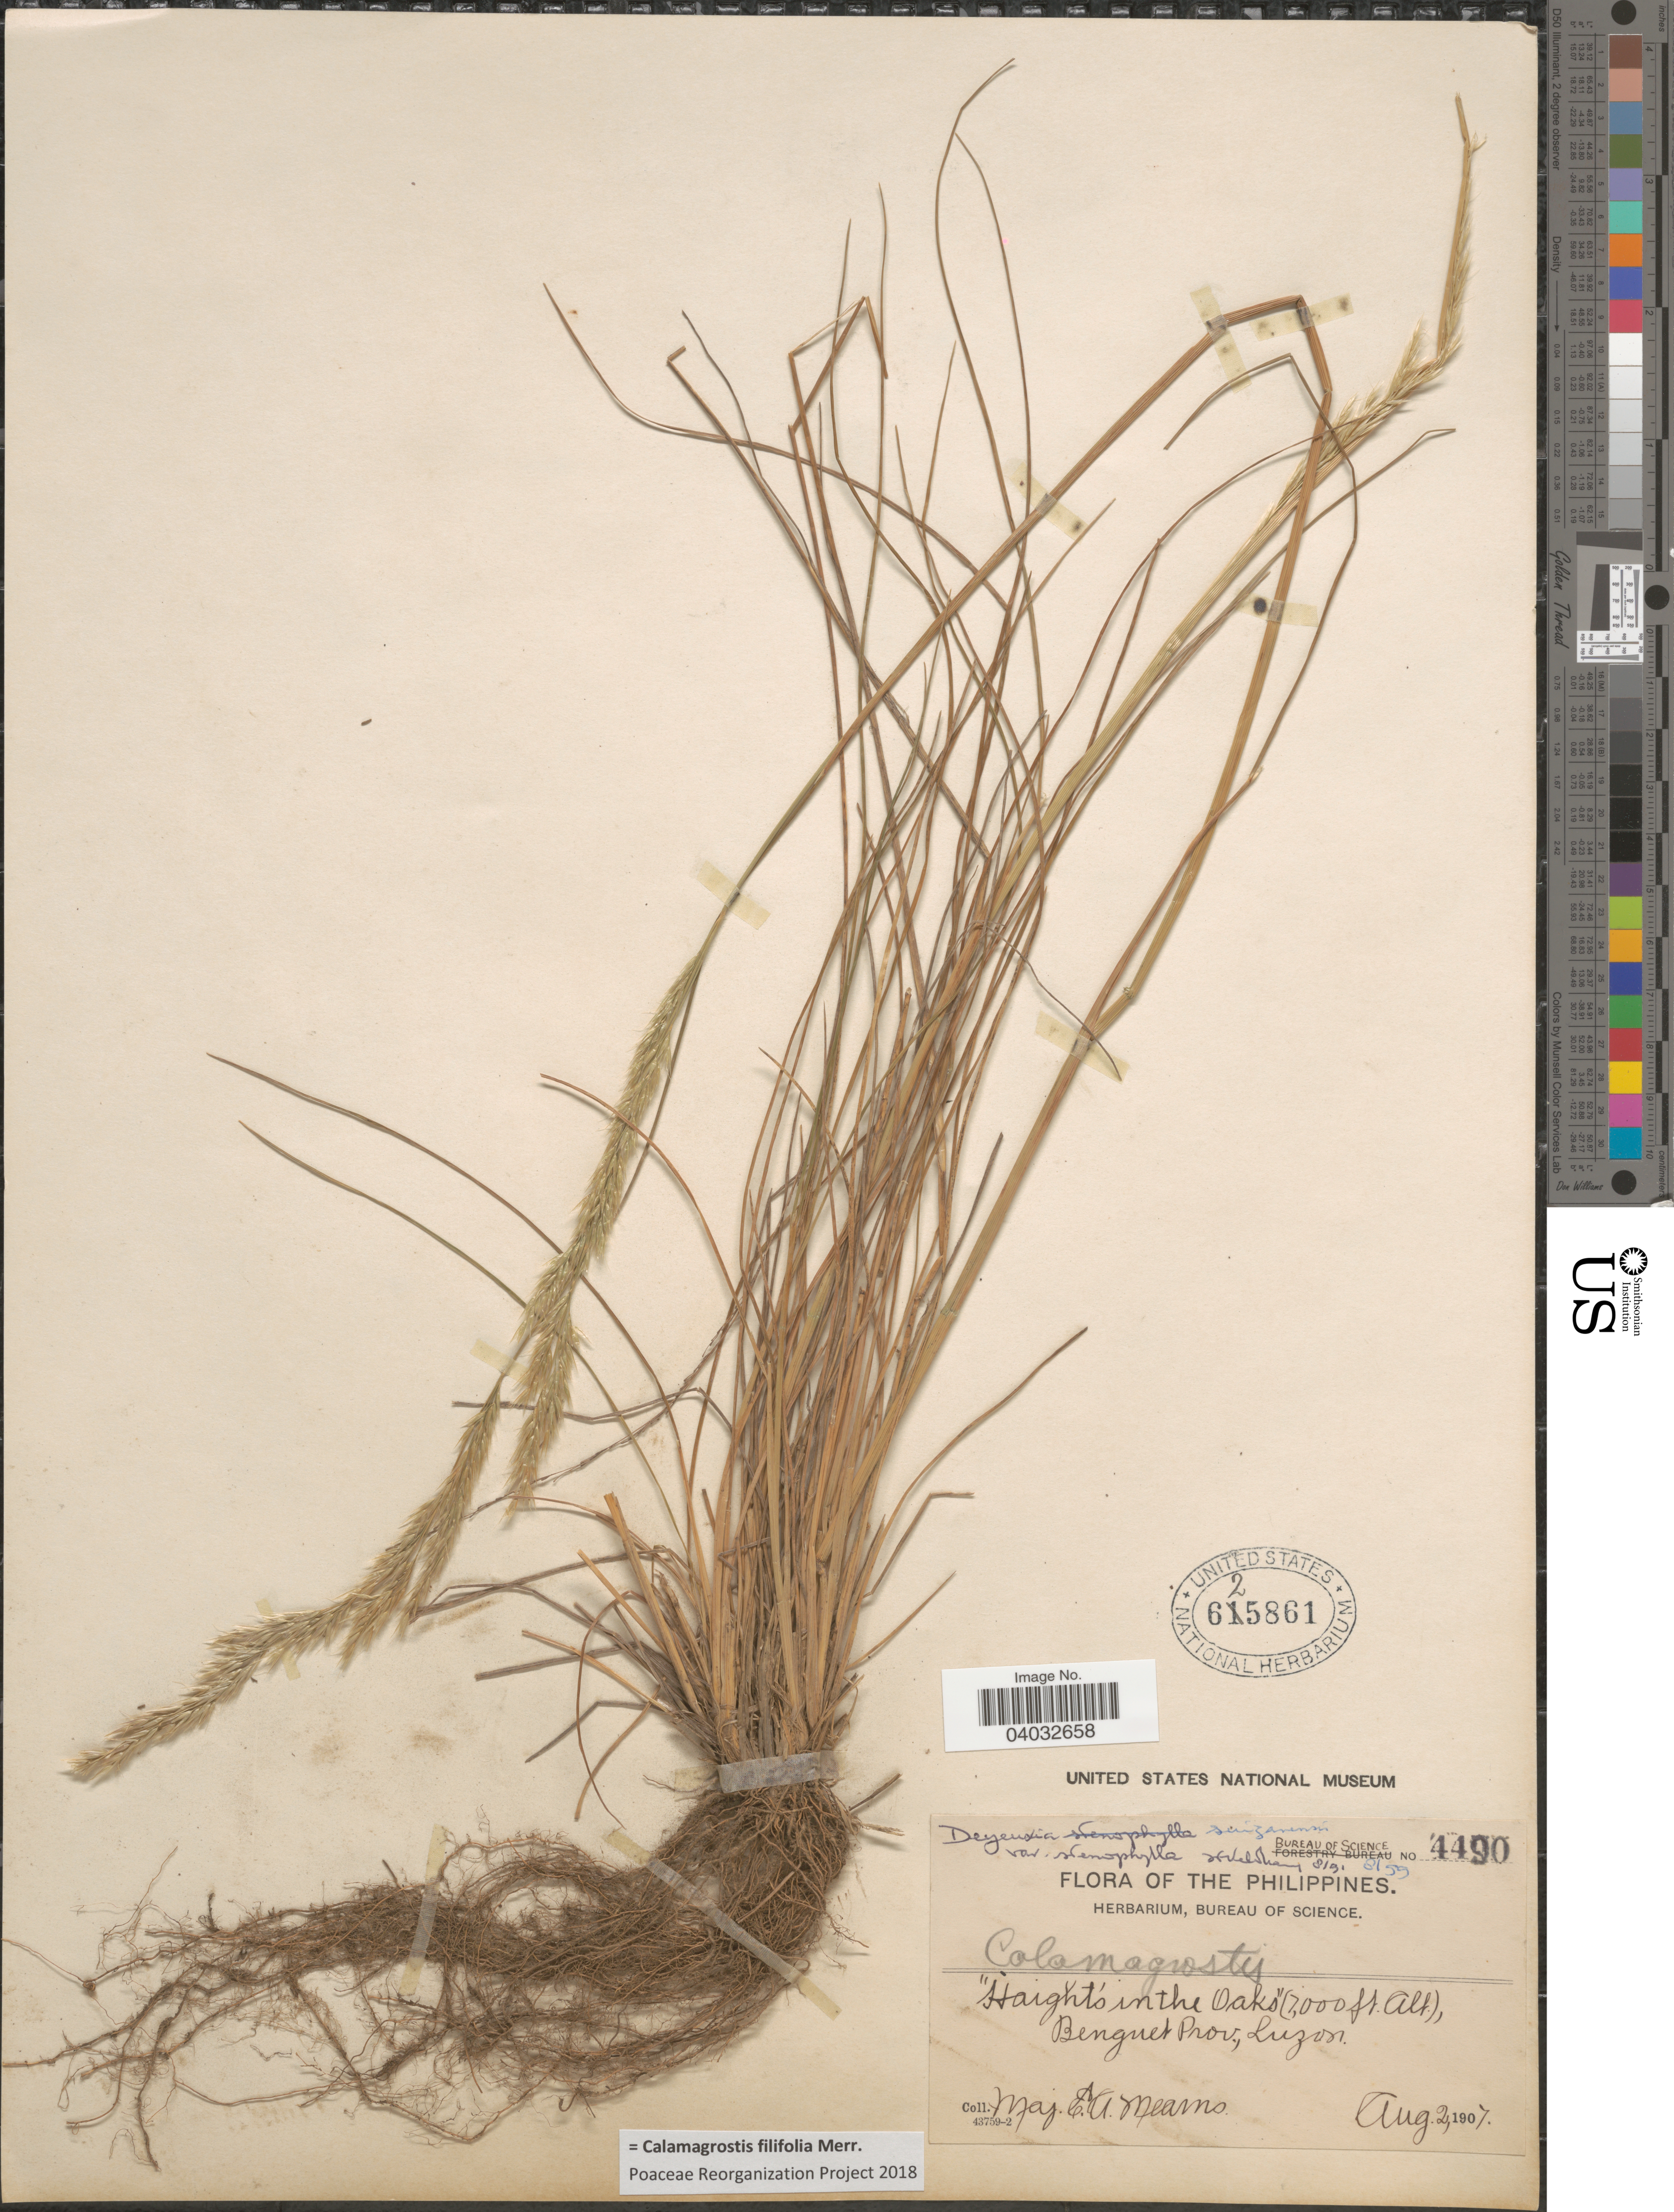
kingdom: Plantae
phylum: Tracheophyta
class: Liliopsida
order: Poales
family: Poaceae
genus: Calamagrostis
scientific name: Calamagrostis filifolia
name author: Merr.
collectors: E. A. Mearns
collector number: Bureau of Science 4490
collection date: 1907-08-02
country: Philippines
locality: The Philippines. "Haight's in the Oaks" Benguet Prov., Luzon.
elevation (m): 2134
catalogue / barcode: US 625861